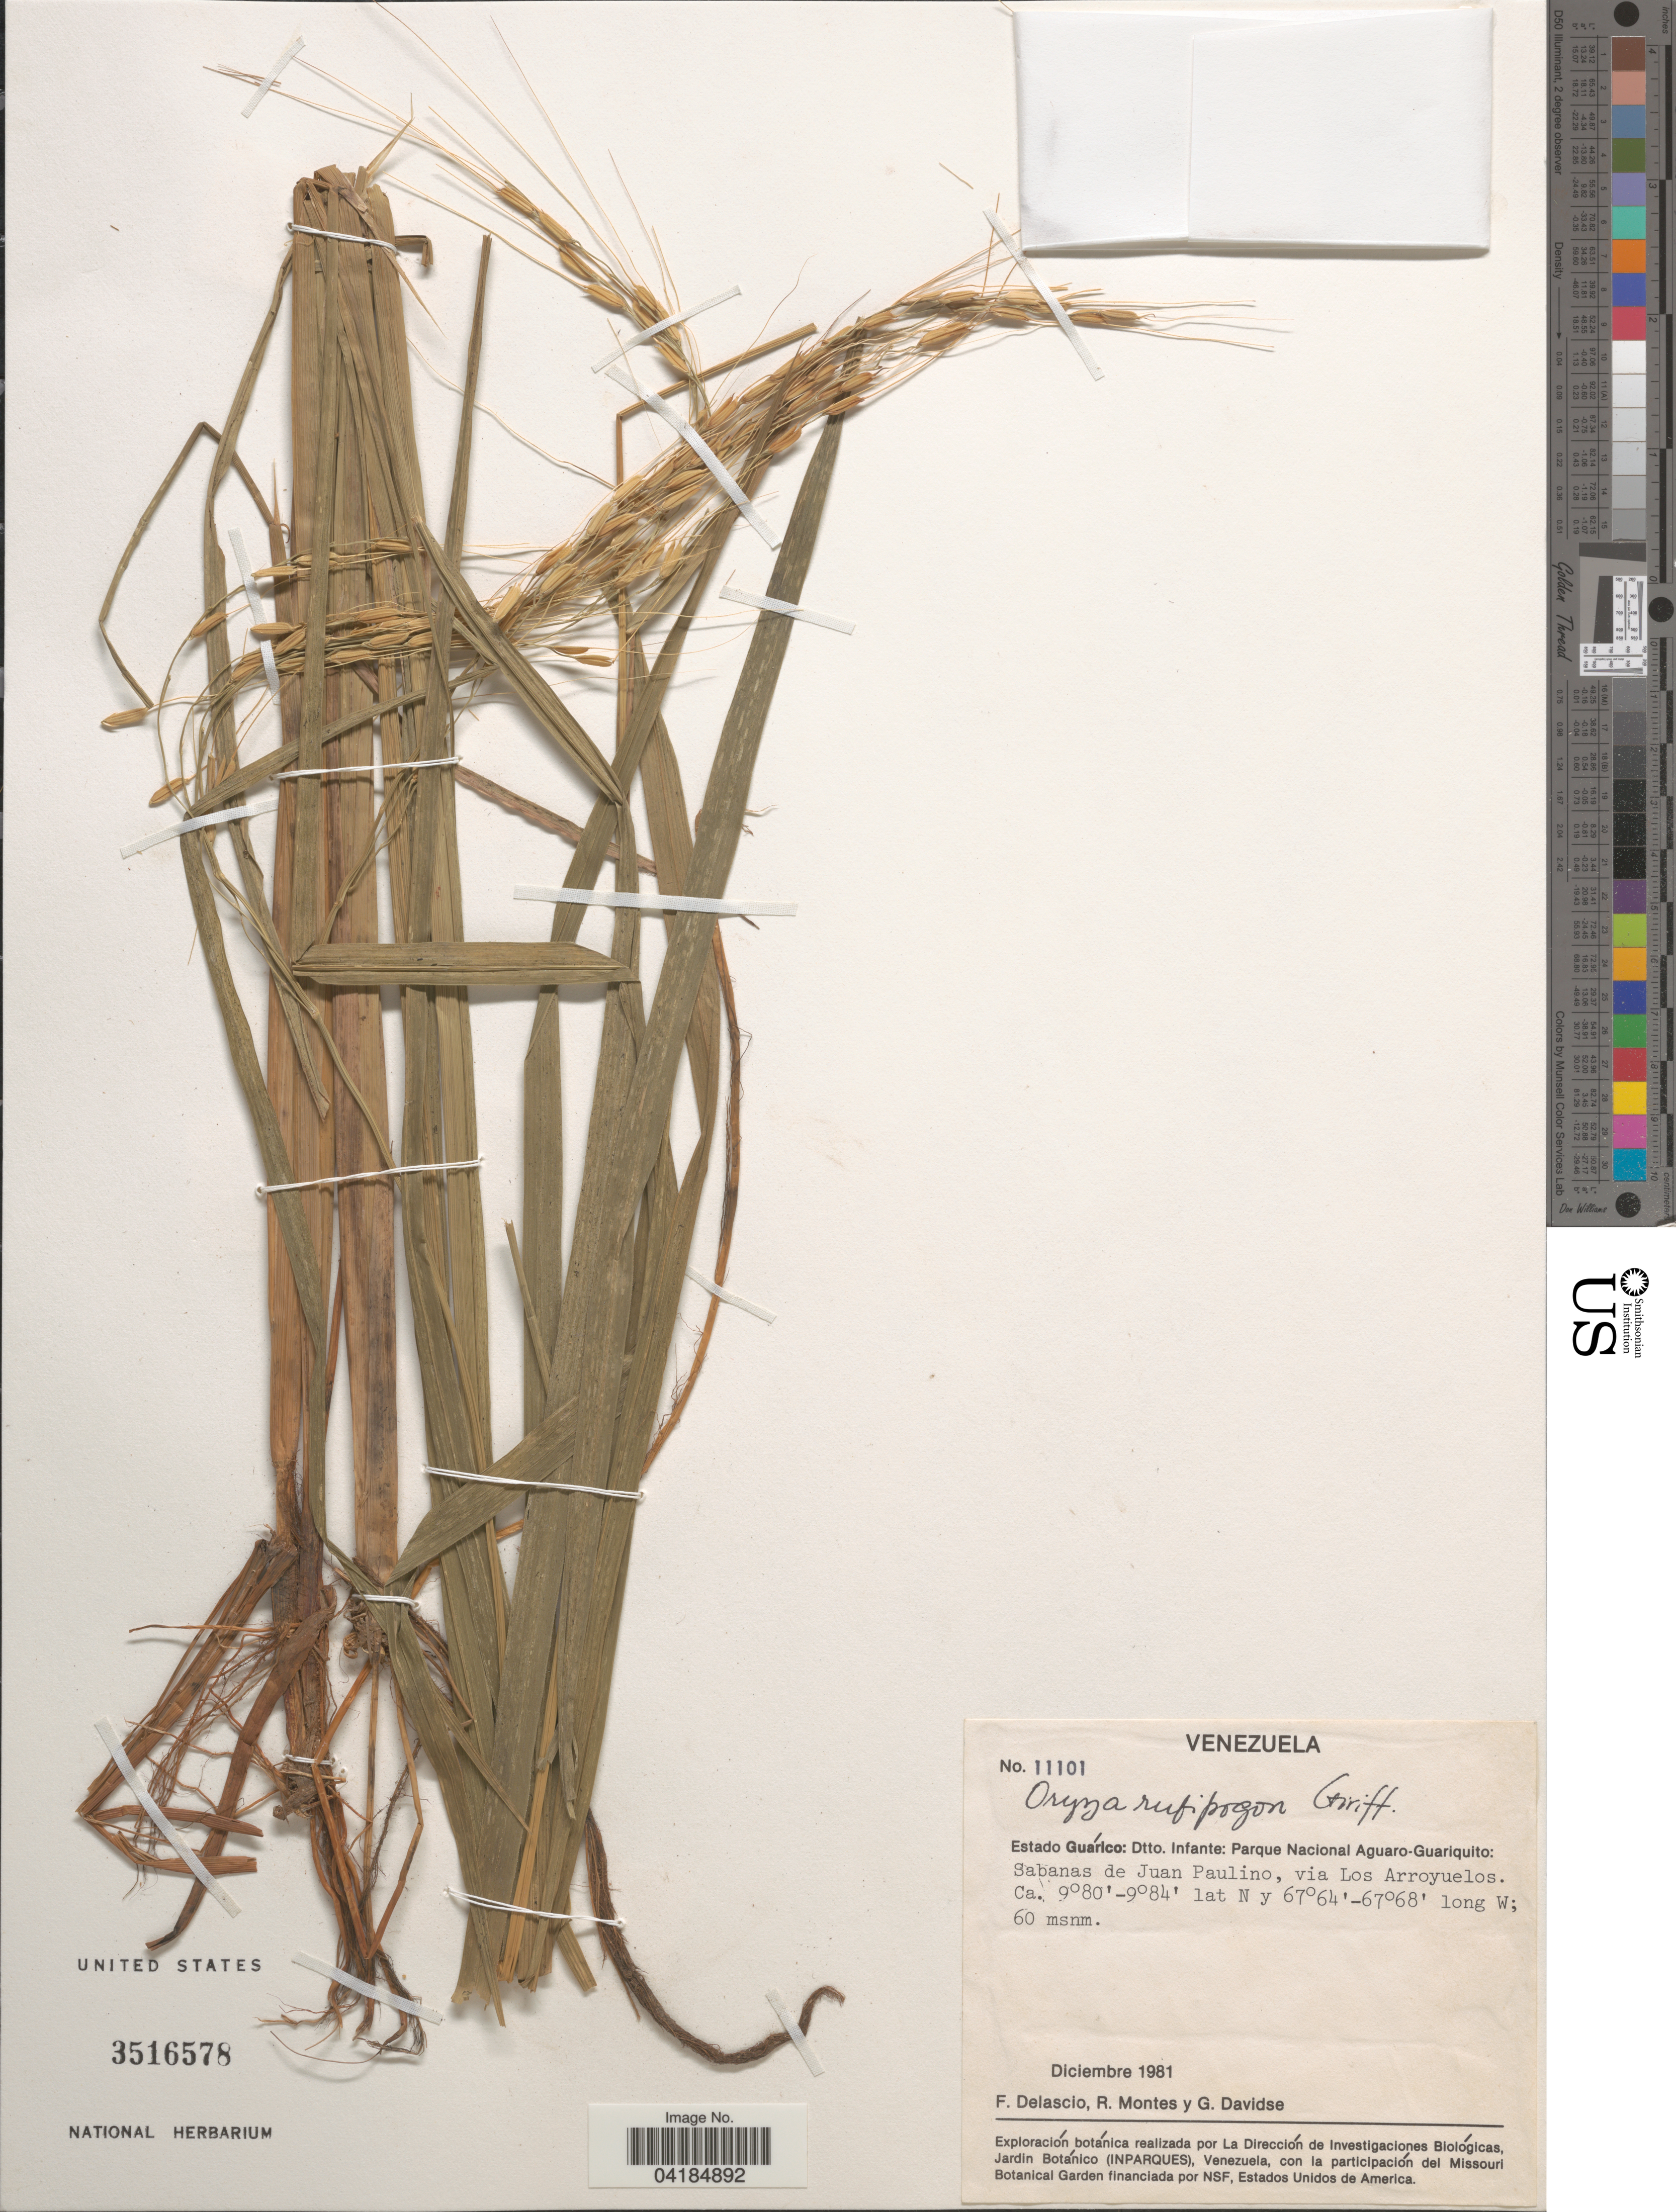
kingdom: Plantae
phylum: Tracheophyta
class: Liliopsida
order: Poales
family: Poaceae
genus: Oryza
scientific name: Oryza rufipogon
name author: Griffith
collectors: F. Delascio C., R. Montes & G. Davidse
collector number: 11101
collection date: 1981-12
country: Venezuela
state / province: Guarico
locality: Dtto. Infante: Parque Nacional Aguaro-Guariquito: Sabanas de Juan Paulino, via Los Arroyuelos.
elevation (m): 60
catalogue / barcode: US 3516578